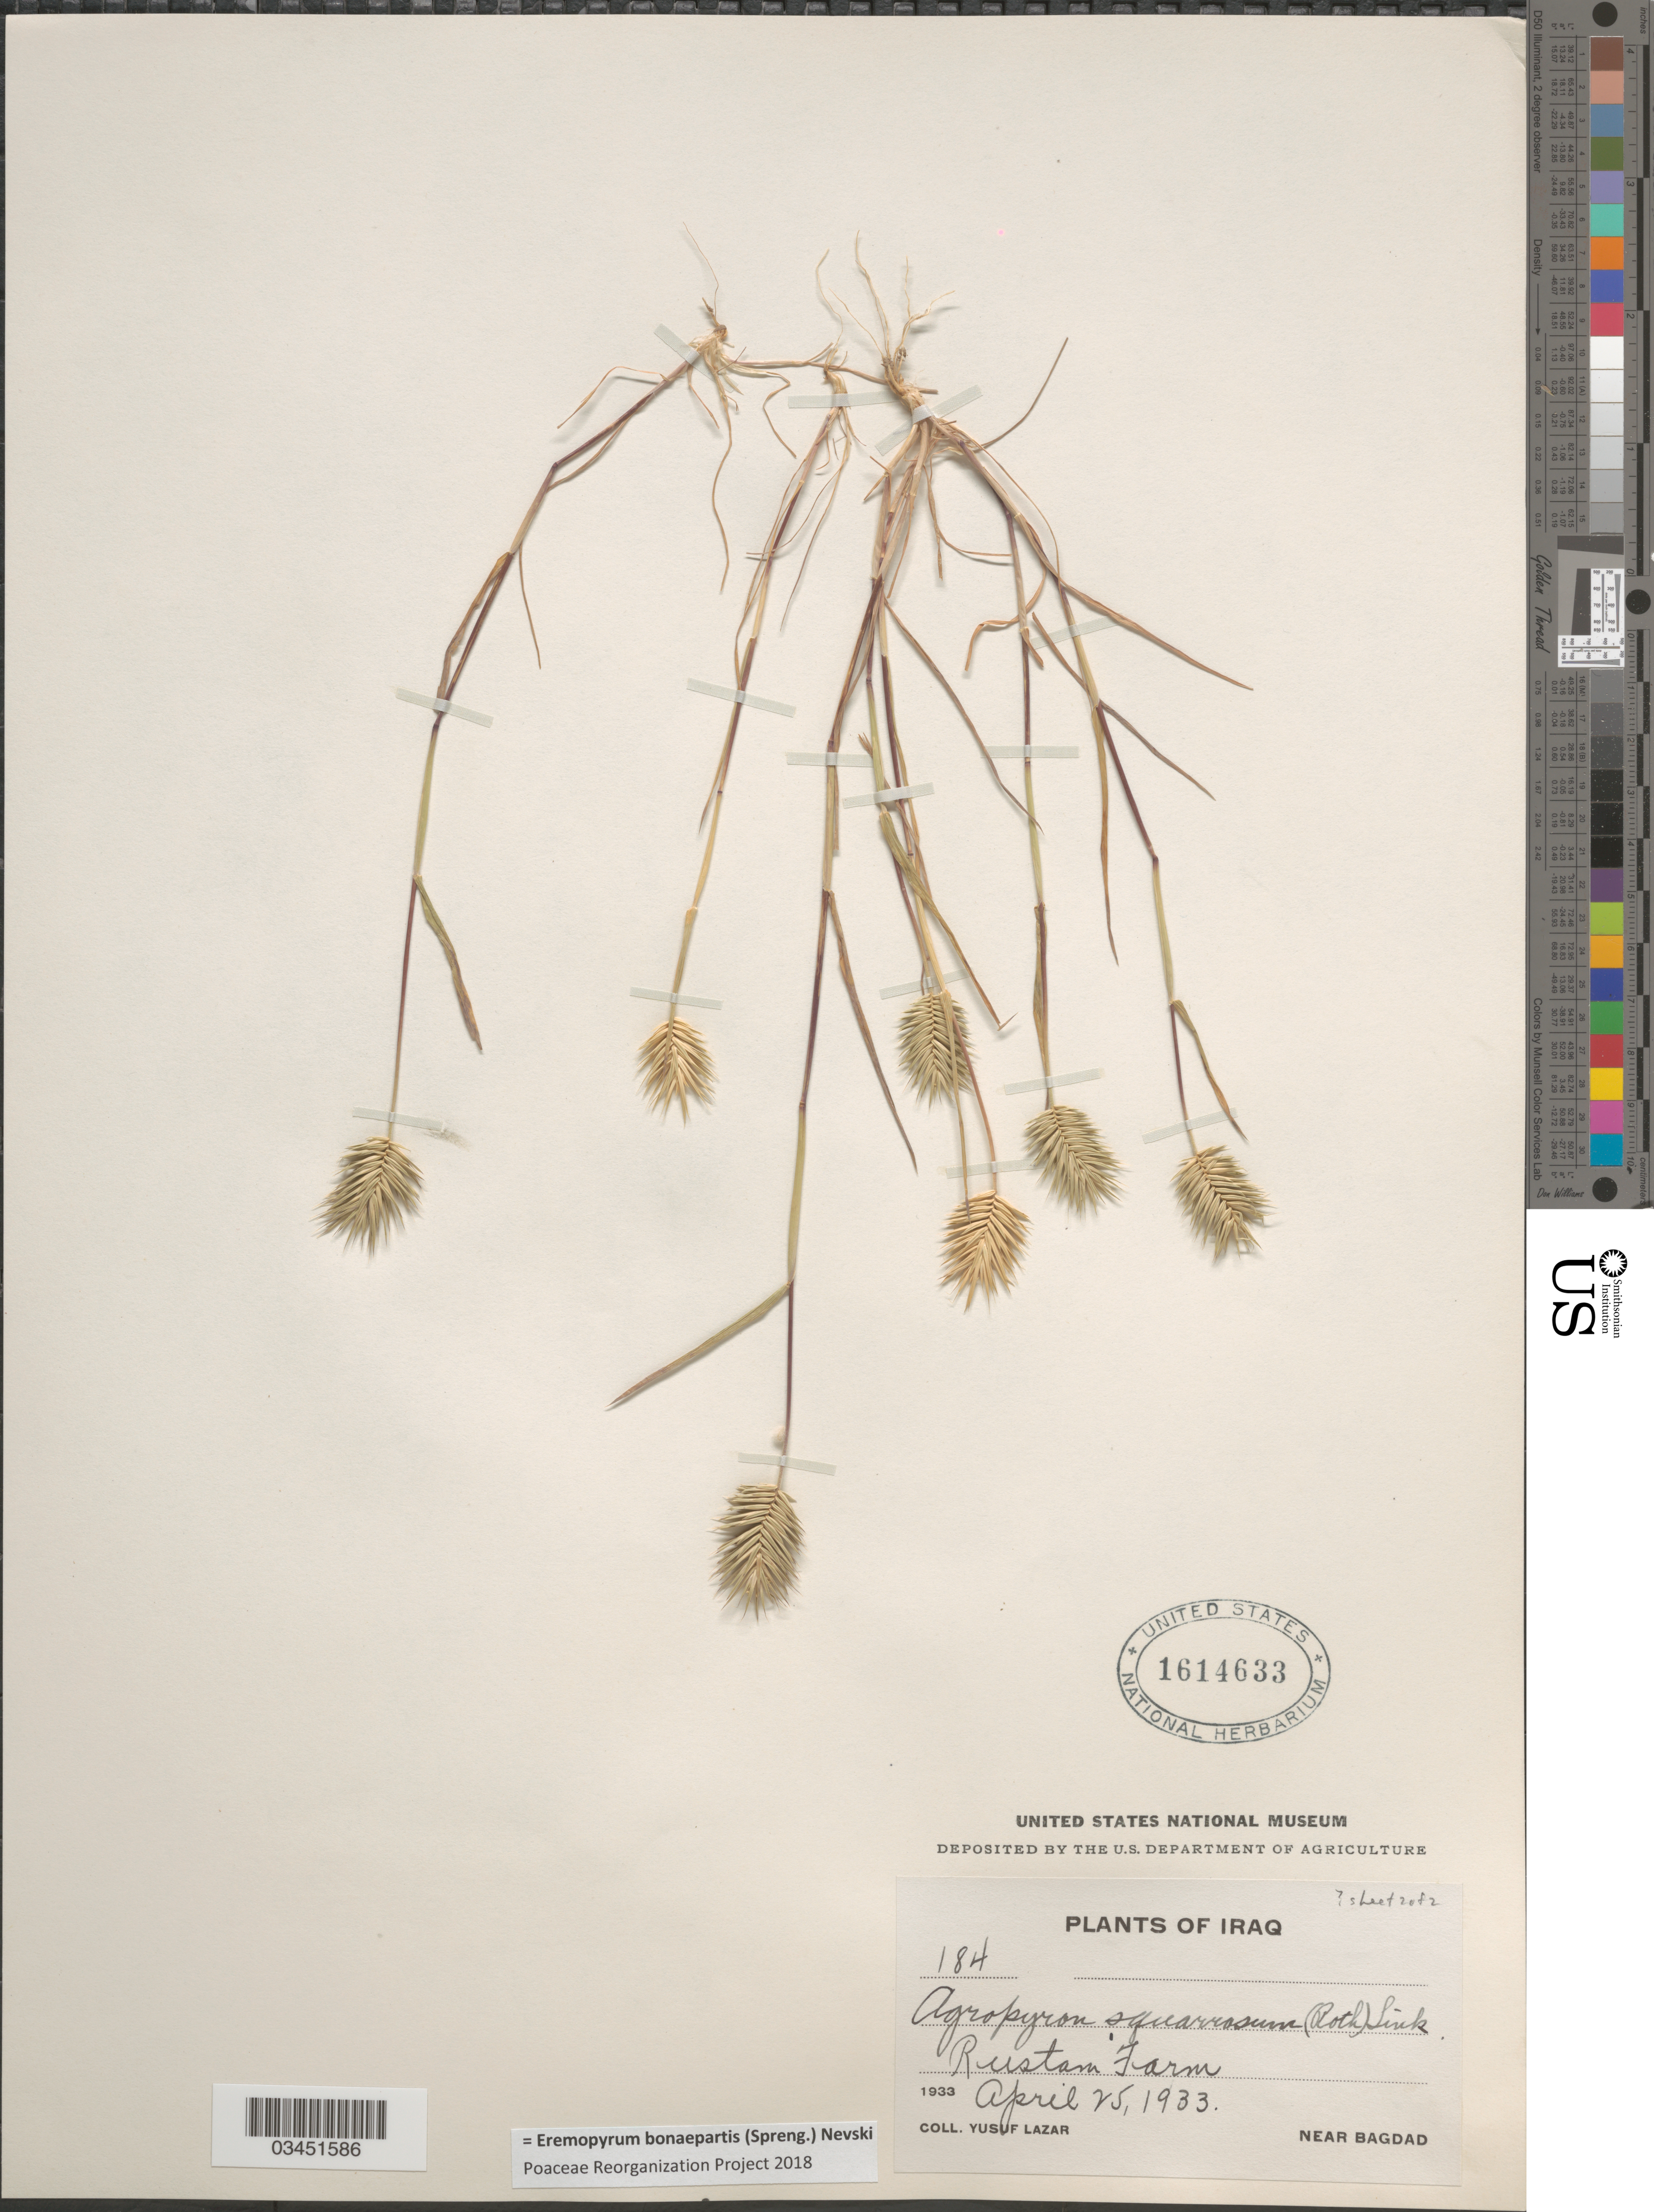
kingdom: Plantae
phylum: Tracheophyta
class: Liliopsida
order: Poales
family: Poaceae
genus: Eremopyrum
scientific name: Eremopyrum bonaepartis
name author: (Spreng.) Nevski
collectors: Y. Lazar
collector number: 184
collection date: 1933-04-25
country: Iraq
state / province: Baghdad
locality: Rustam Farm. Near Bagdad.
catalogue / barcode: US 1614633